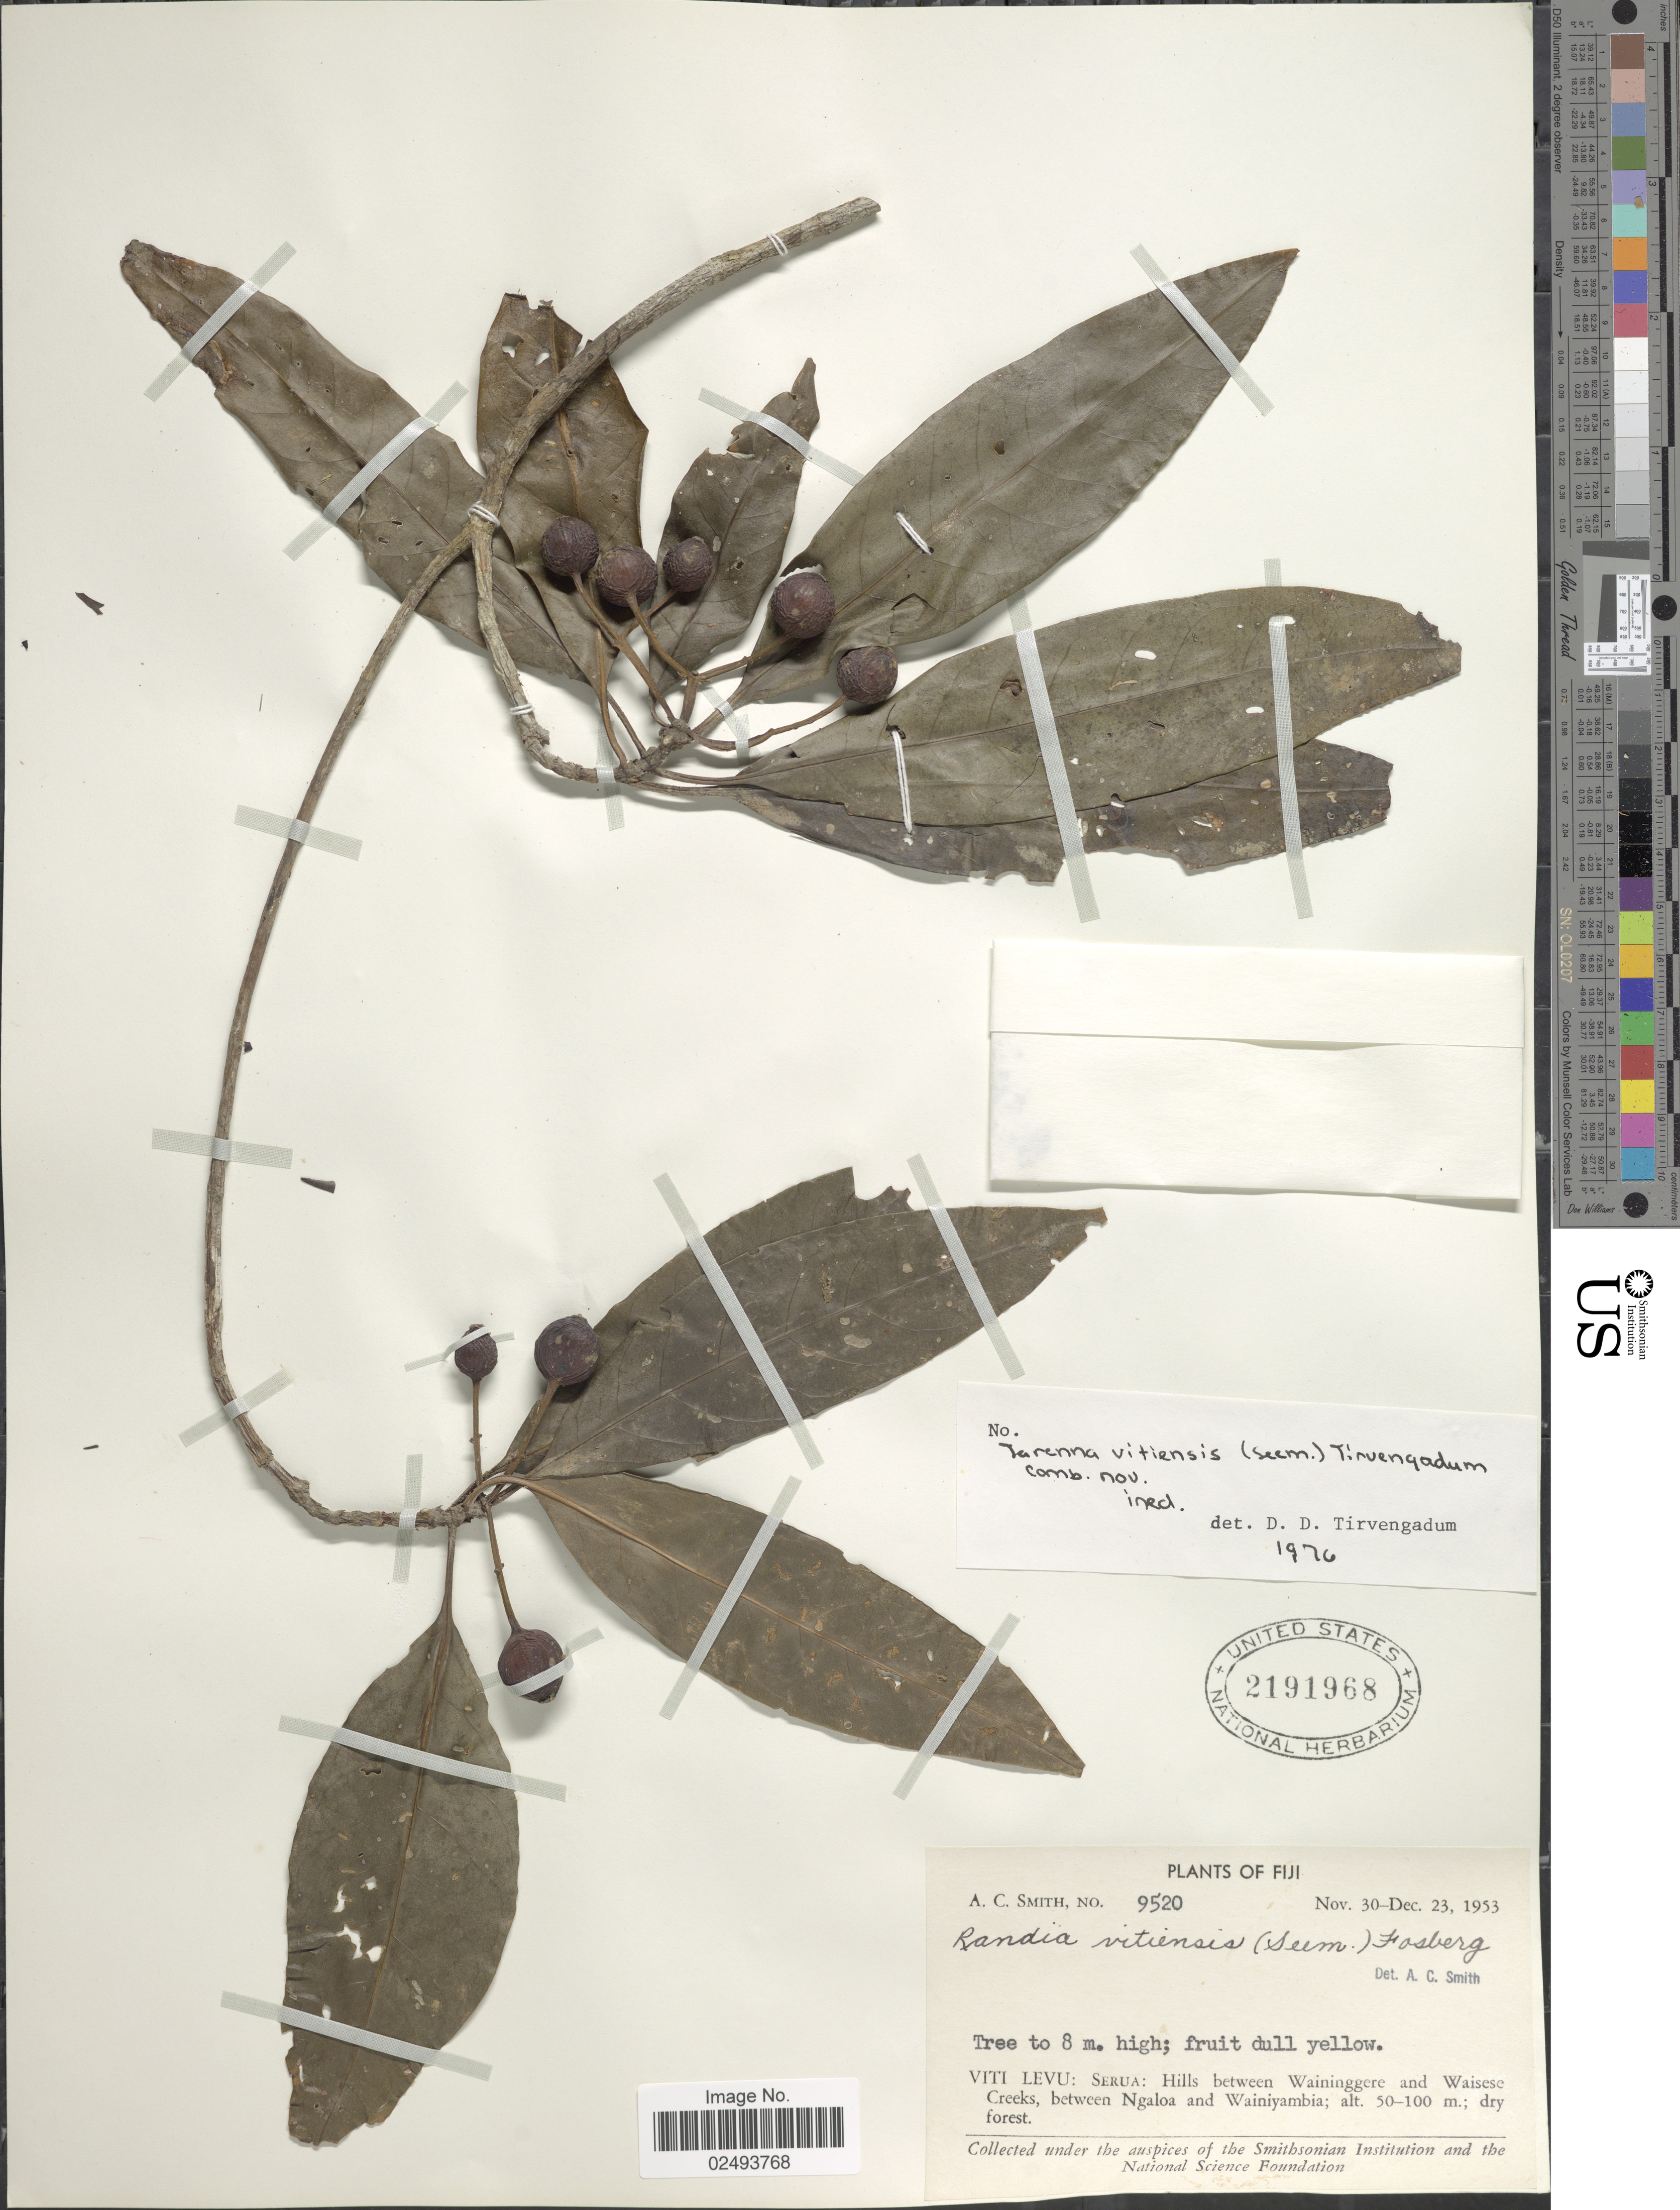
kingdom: Plantae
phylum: Tracheophyta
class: Magnoliopsida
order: Gentianales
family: Rubiaceae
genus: Tarenna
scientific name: Tarenna vitiensis (Seem.) Tirveng. comb. nov. ined.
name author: Craib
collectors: A. C. Smith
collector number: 9520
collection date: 1953-11-30/1953-12-23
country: Fiji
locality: Viti Levu: Serua: Hills between Waininggere and Waisese Creeks, between Ngaloa and Wainiyambia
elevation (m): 50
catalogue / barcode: US 2191968